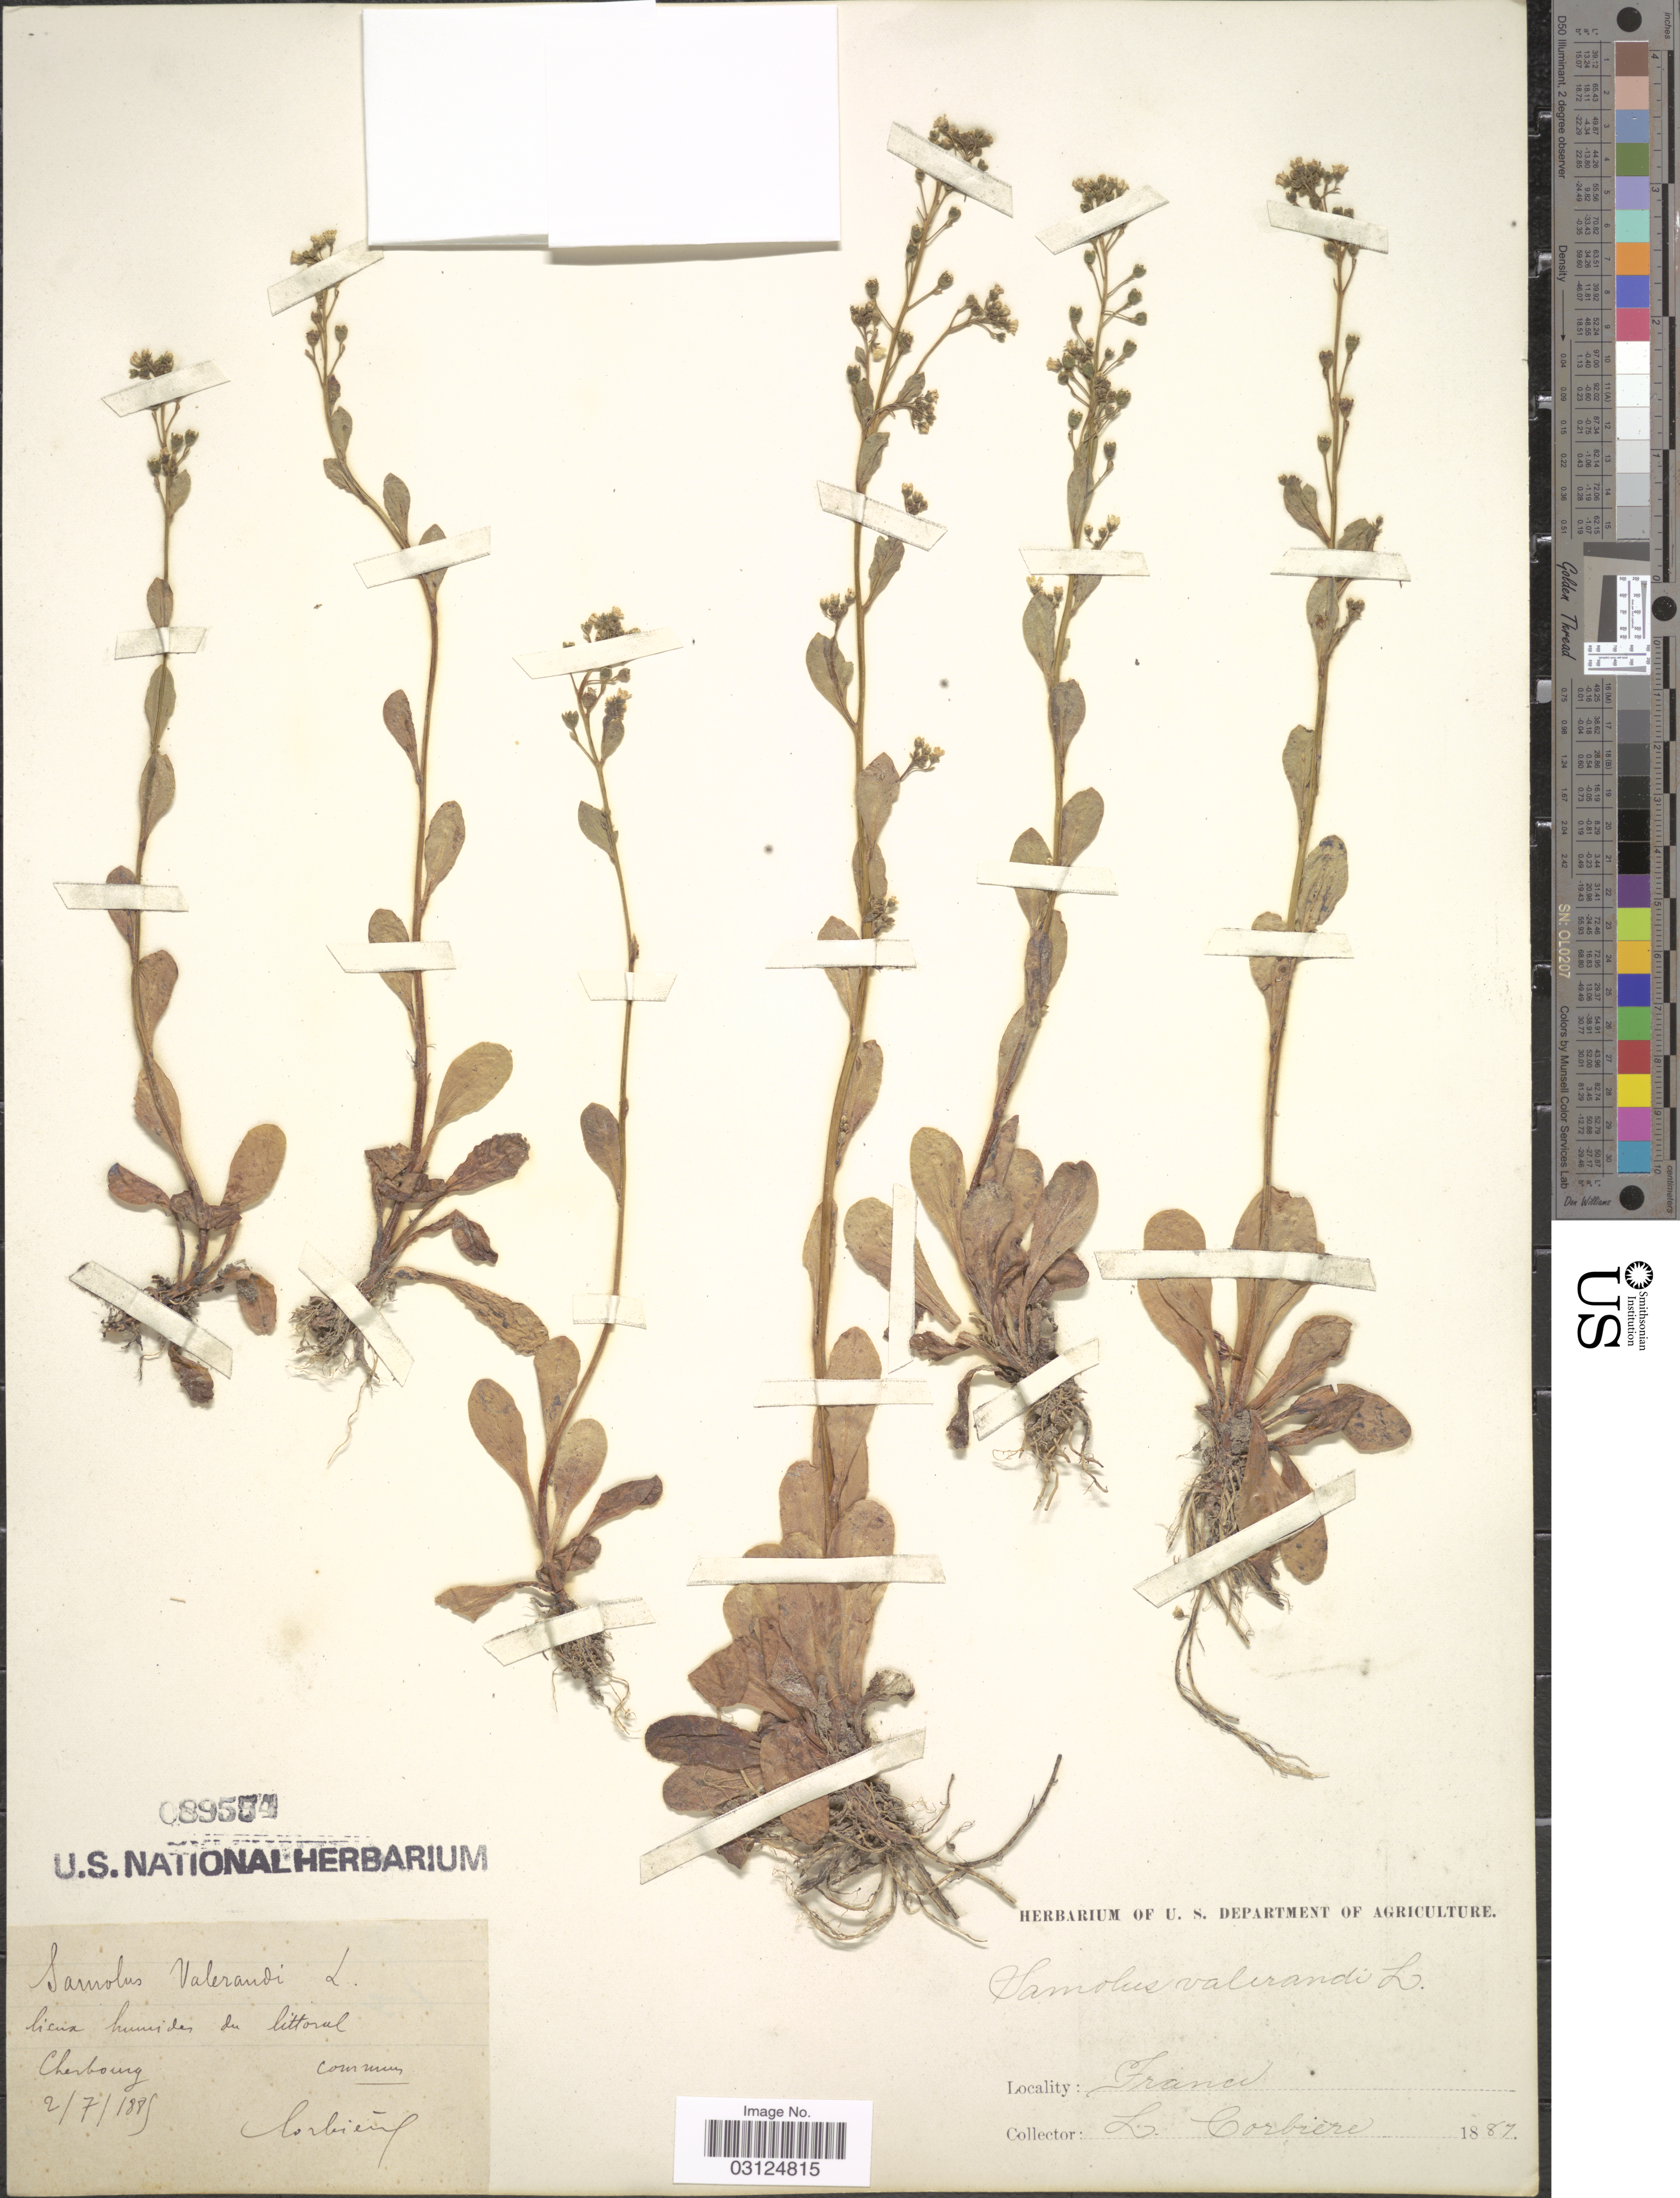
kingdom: Plantae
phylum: Tracheophyta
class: Magnoliopsida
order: Ericales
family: Primulaceae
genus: Samolus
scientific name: Samolus valerandi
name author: L.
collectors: L. Corbière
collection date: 1887-07-02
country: France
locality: Cherbourg.